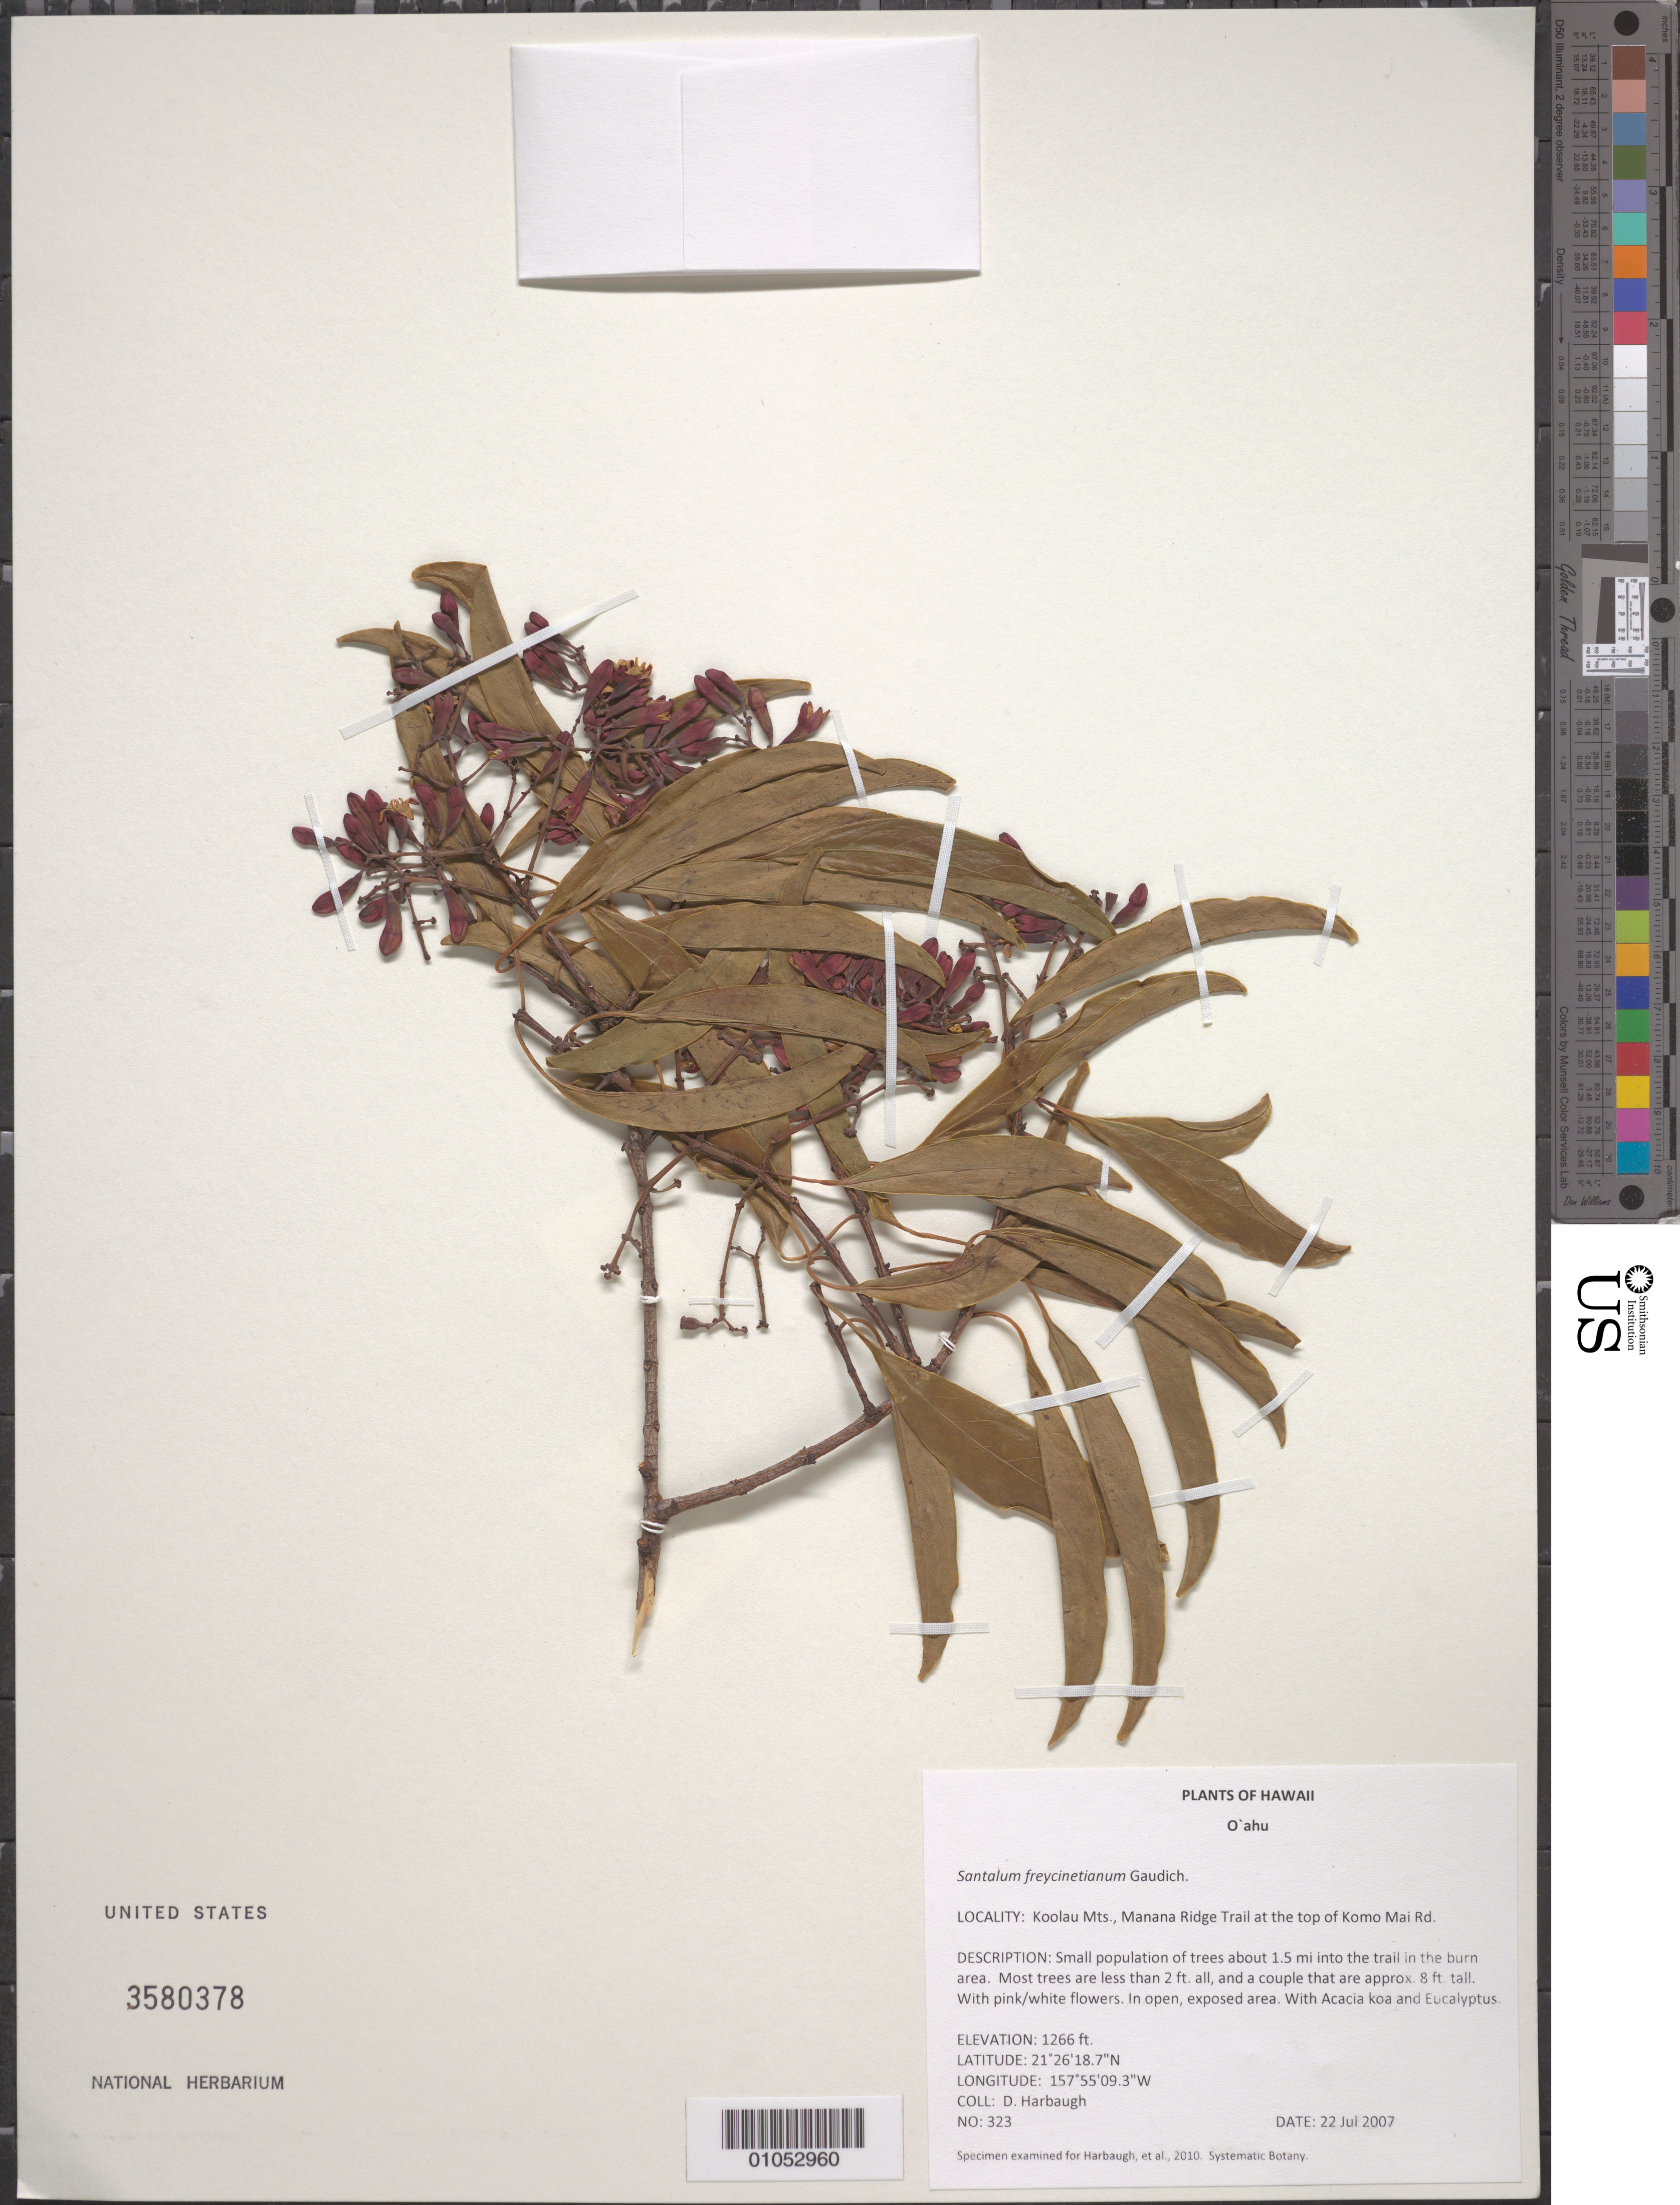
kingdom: Plantae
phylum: Tracheophyta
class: Magnoliopsida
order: Santalales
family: Santalaceae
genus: Santalum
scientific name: Santalum freycinetianum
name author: Gaudich.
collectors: D. Harbaugh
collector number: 323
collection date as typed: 22 Jul 2007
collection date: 2007-07-22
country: United States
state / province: Hawaii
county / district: Honolulu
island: Oahu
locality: Koolau Mts., Manana Ridge Trail at the top of Komo Mai Rd.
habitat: Open, exposed area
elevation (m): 386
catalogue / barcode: US 3580378